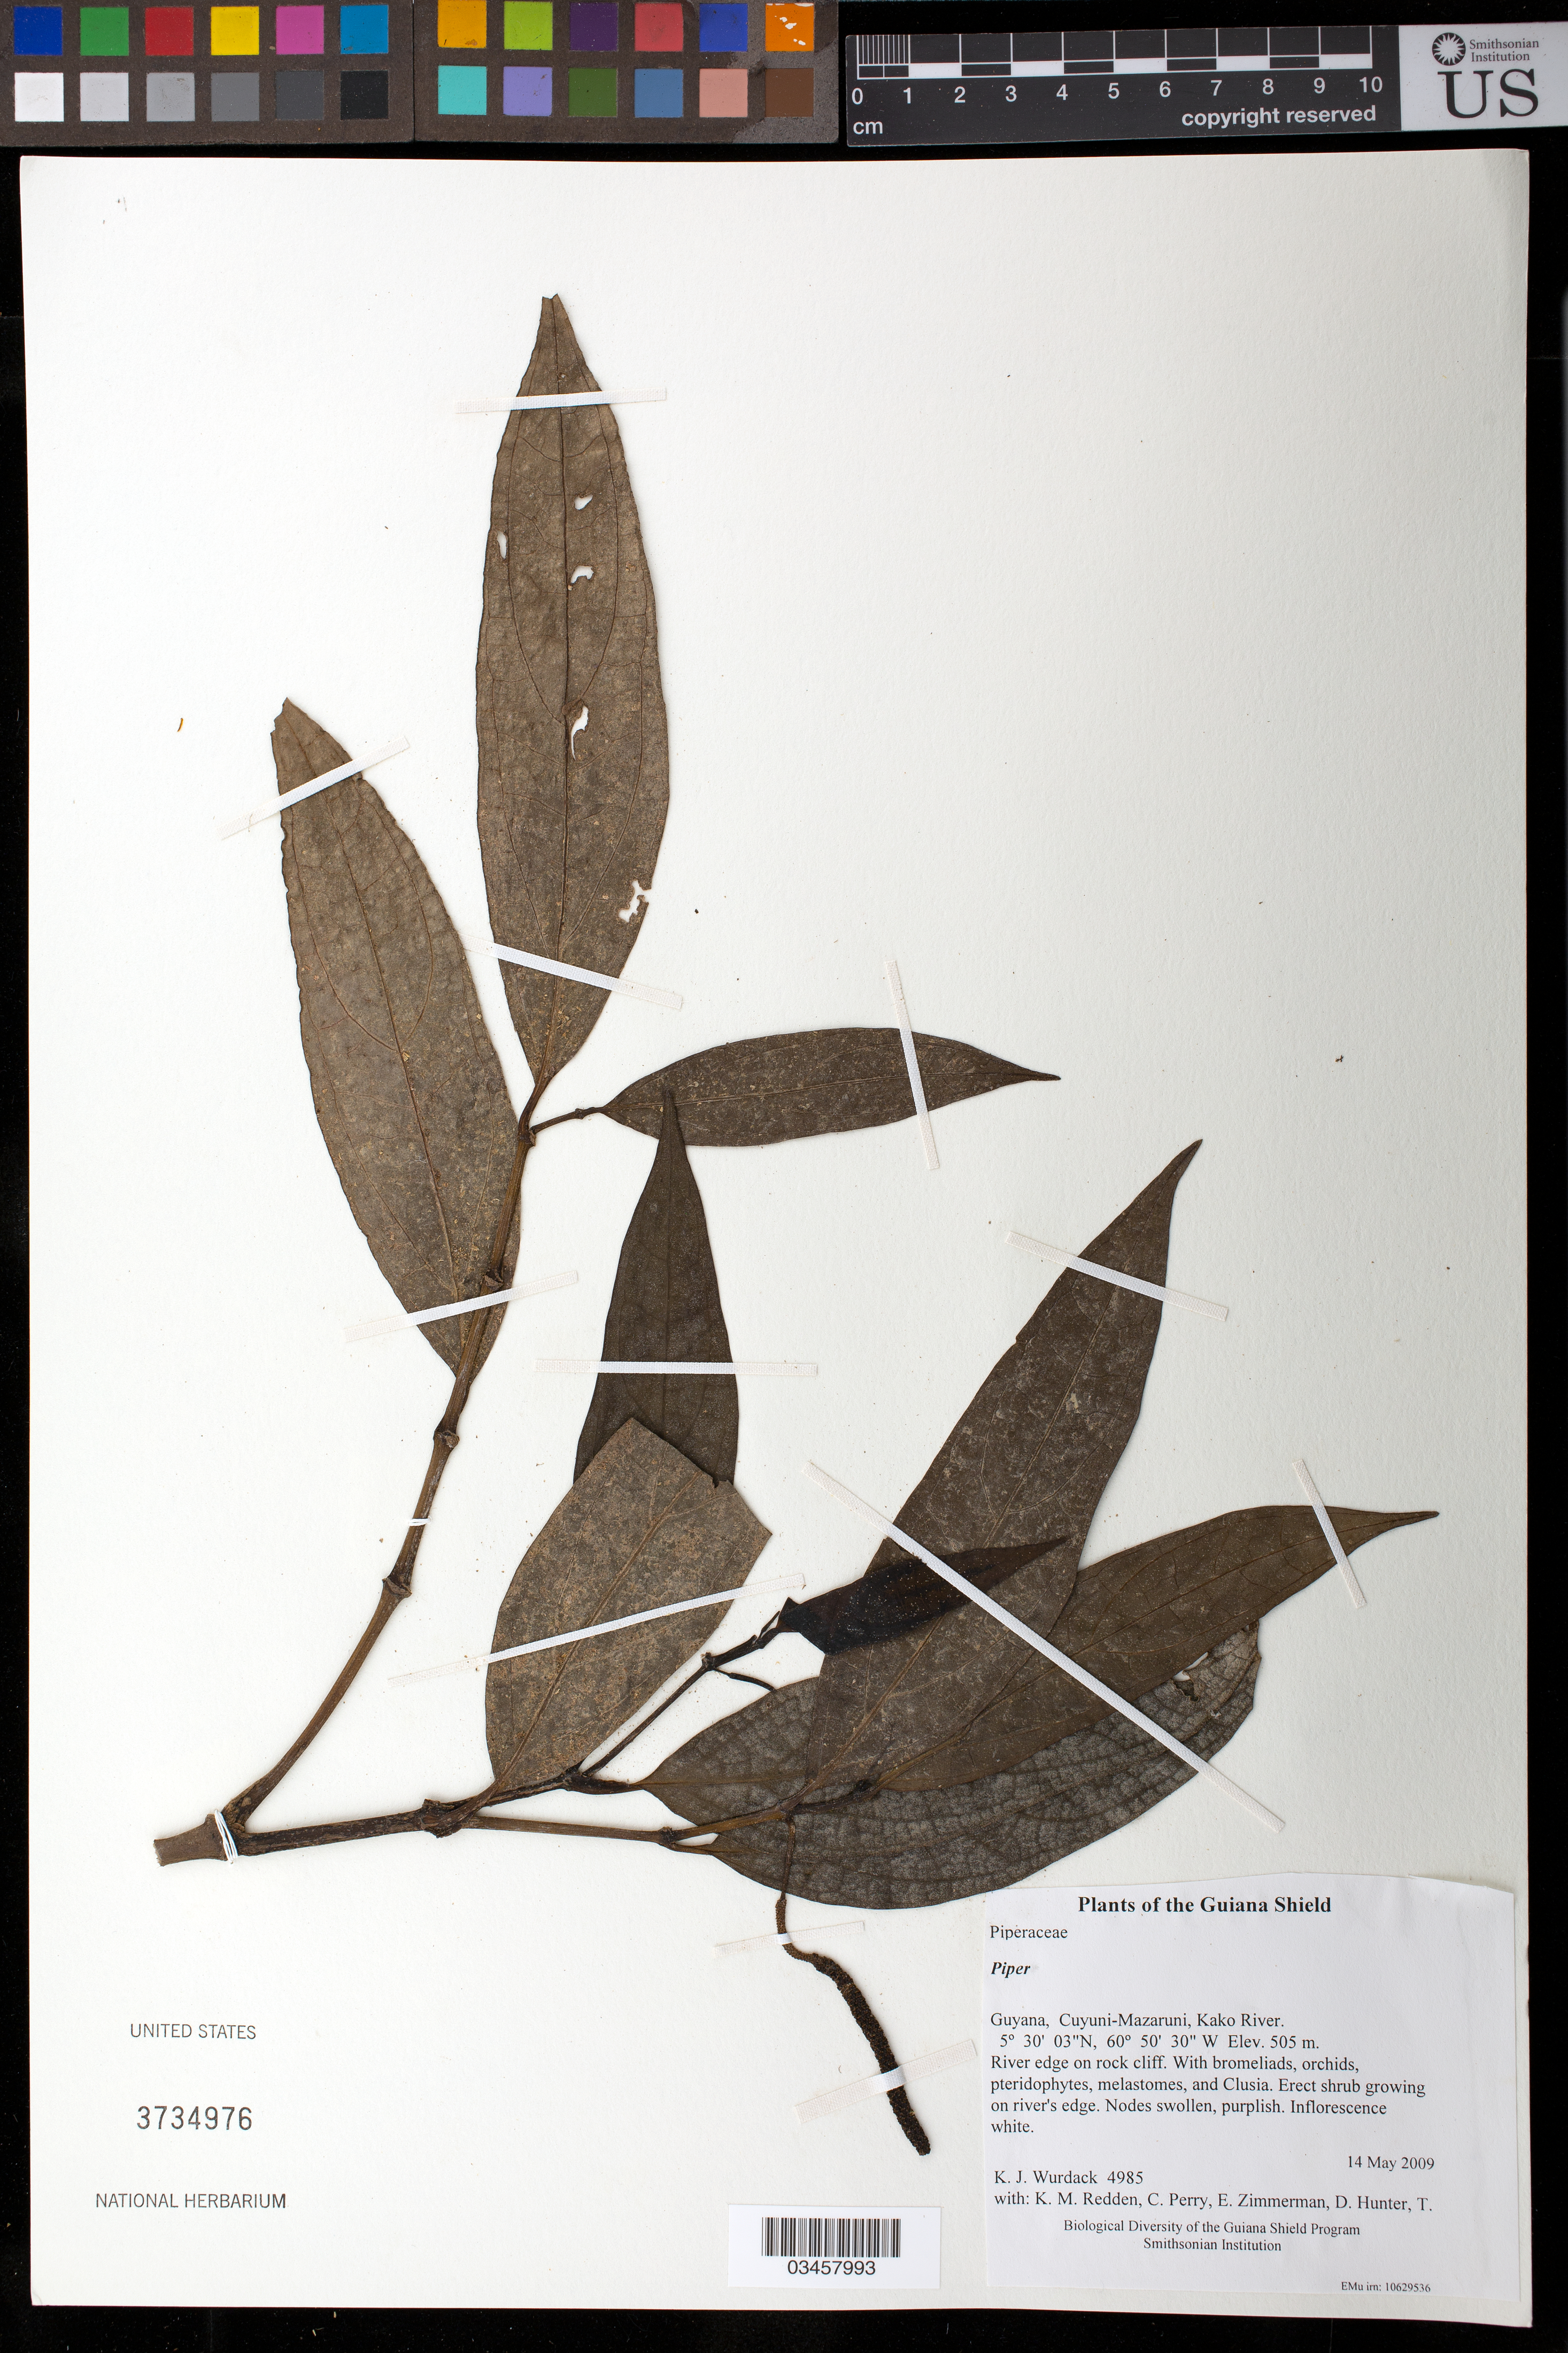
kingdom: Plantae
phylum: Tracheophyta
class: Magnoliopsida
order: Piperales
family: Piperaceae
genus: Piper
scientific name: Piper sp.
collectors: K. Wurdack, K. M. Redden, C. Perry, E. Zimmerman, D. Hunter, T. Hunter & V. Roland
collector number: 4985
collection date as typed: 14 May 2009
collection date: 2009-05-14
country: Guyana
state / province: Cuyuni-Mazaruni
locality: Kako River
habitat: River edge on rock cliff. With bromeliads, orchids, pteridophytes, melastomes, and Clusia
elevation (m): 505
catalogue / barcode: US 3734976